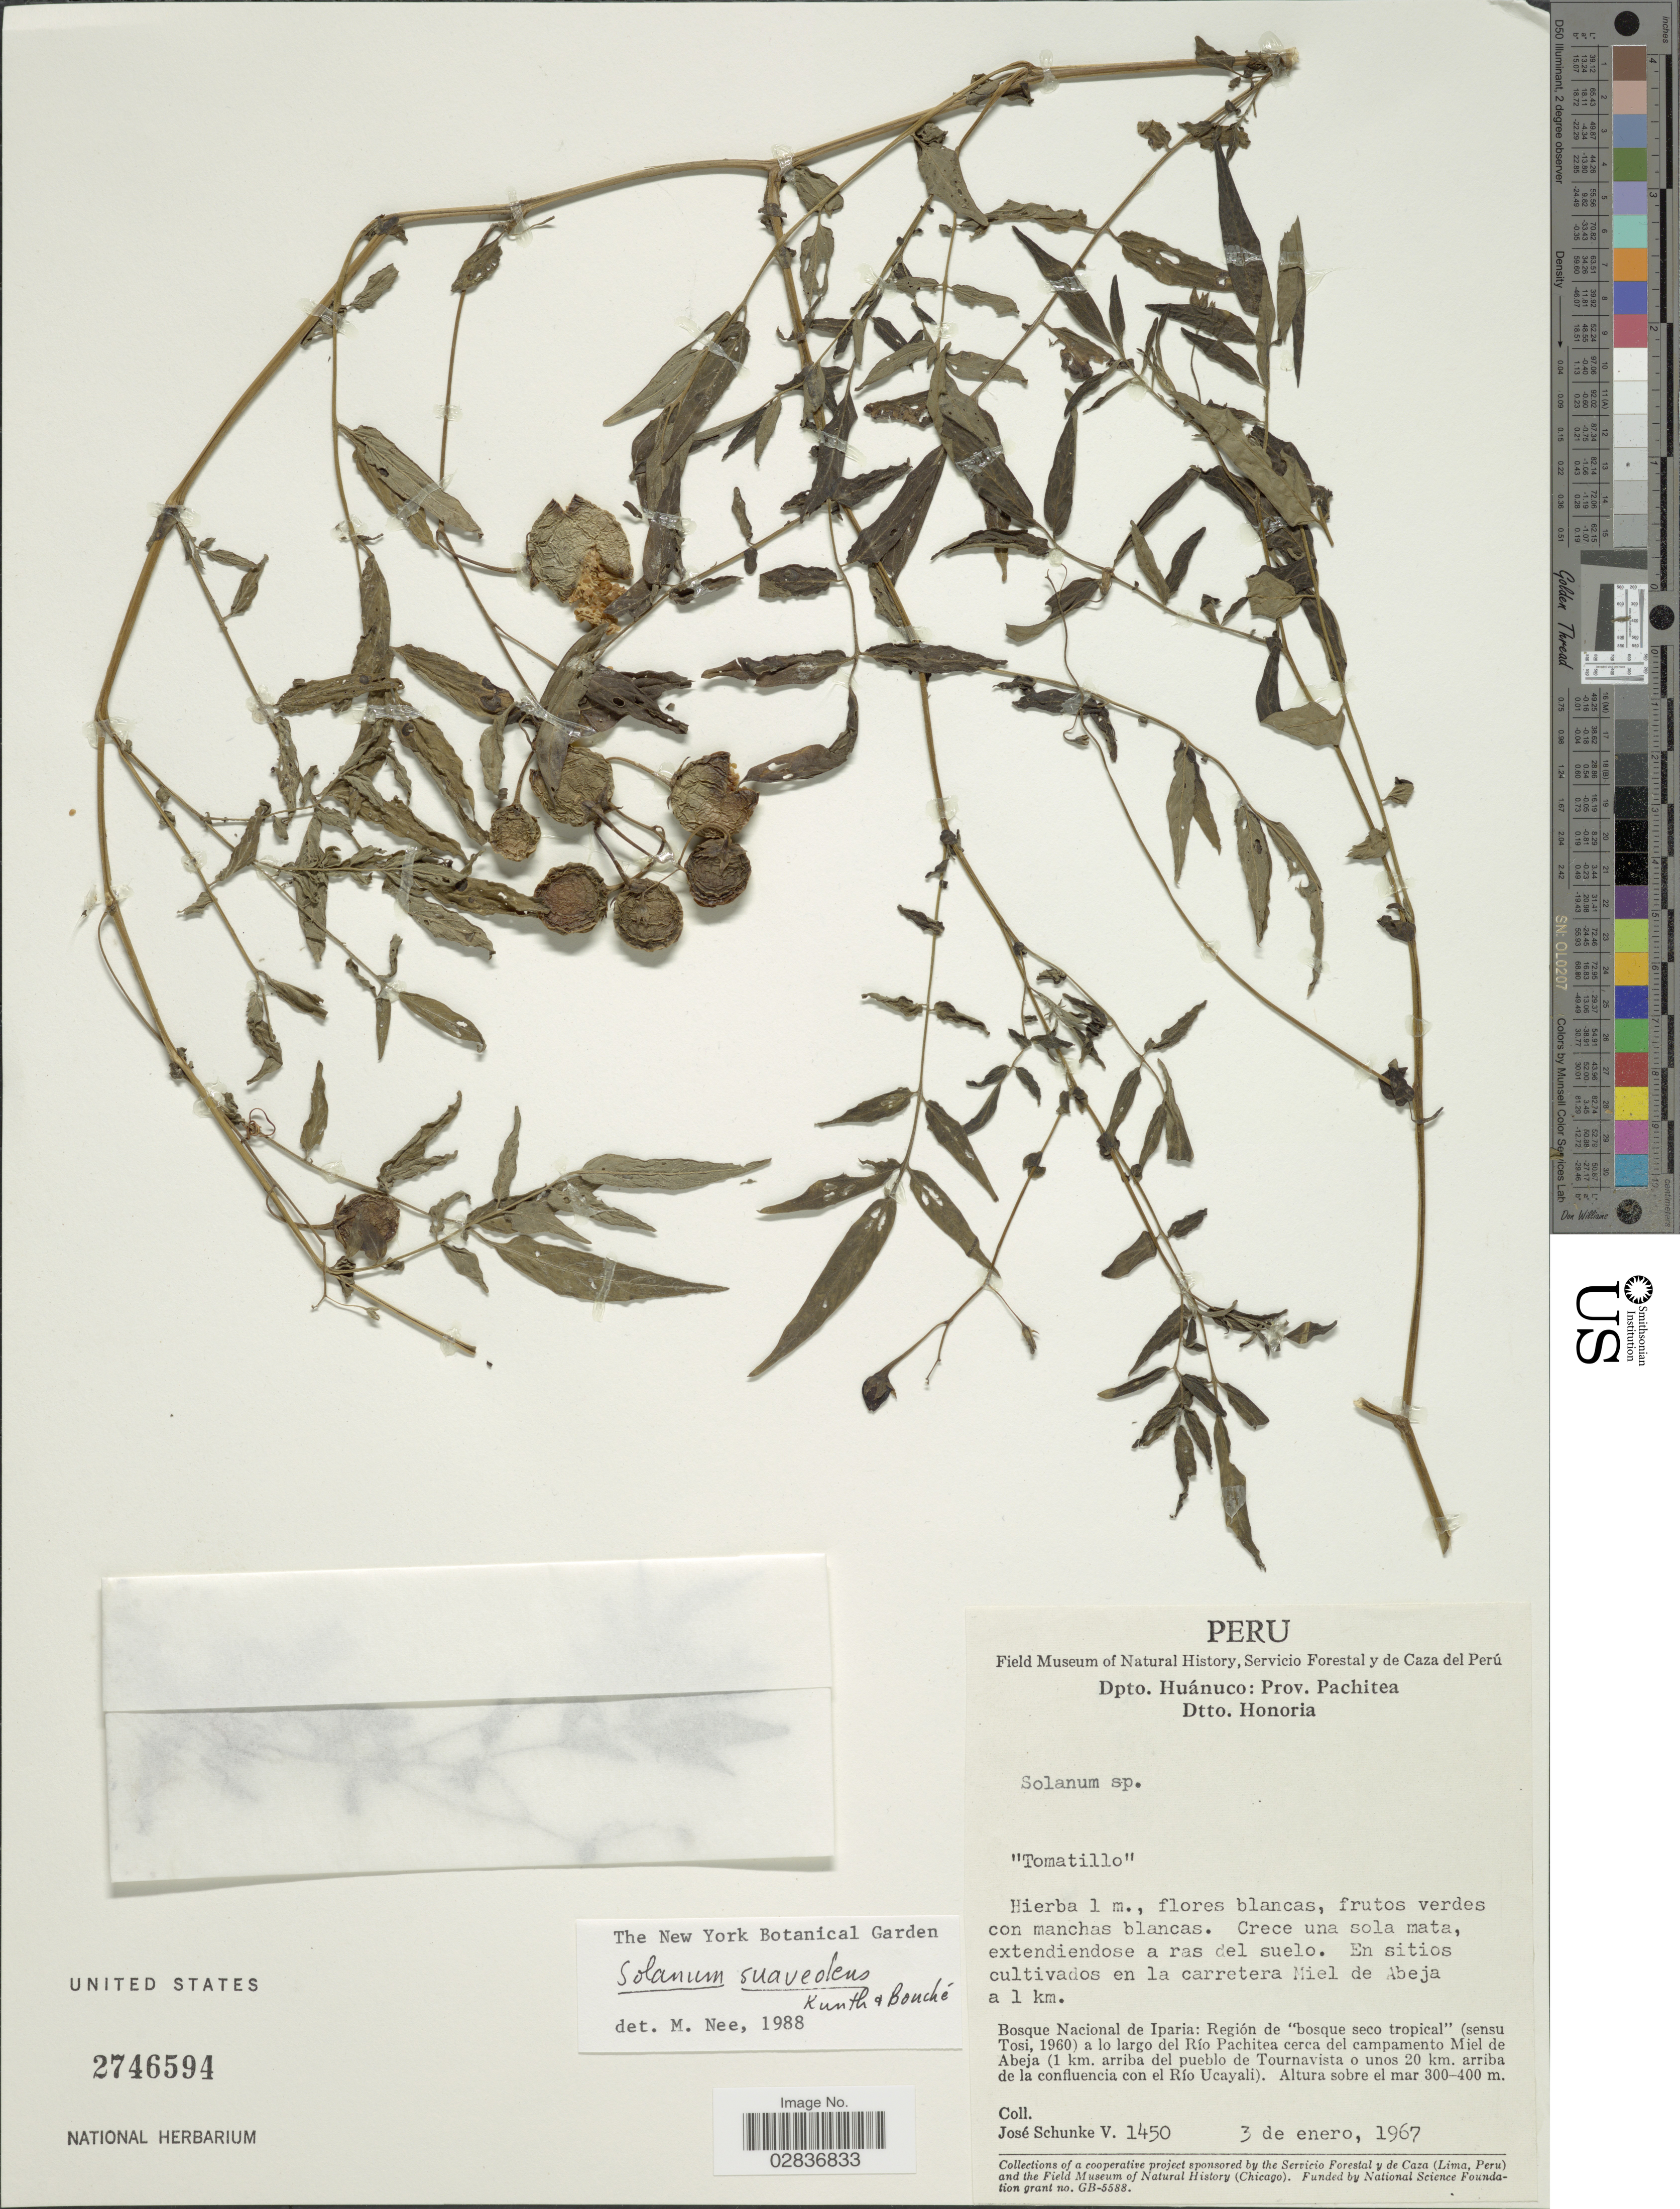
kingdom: Plantae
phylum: Tracheophyta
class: Magnoliopsida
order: Solanales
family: Solanaceae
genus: Solanum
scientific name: Solanum suaveolens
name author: Kunth & C.D. Bouché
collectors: J. Schunke Vigo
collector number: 1450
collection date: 1967-01-03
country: Peru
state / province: Huánuco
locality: Dpto. Huánuco: Prov. Pachitea, Dtto. Honoria, En sitios cultivados en la carretera Miel de Abeja a 1 km., Bosque Nacional de Iparia: Región de "bosque seco tropical" (sensu Tosi, 1960) a lo largo del Río Pachitea cerca del campamento Miel de Abeja (1 km. arriba del pueblo de Tournavista o unos 20 km. arriba de la confluencia con el Río Ucayali).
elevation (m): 300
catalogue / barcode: US 2746594